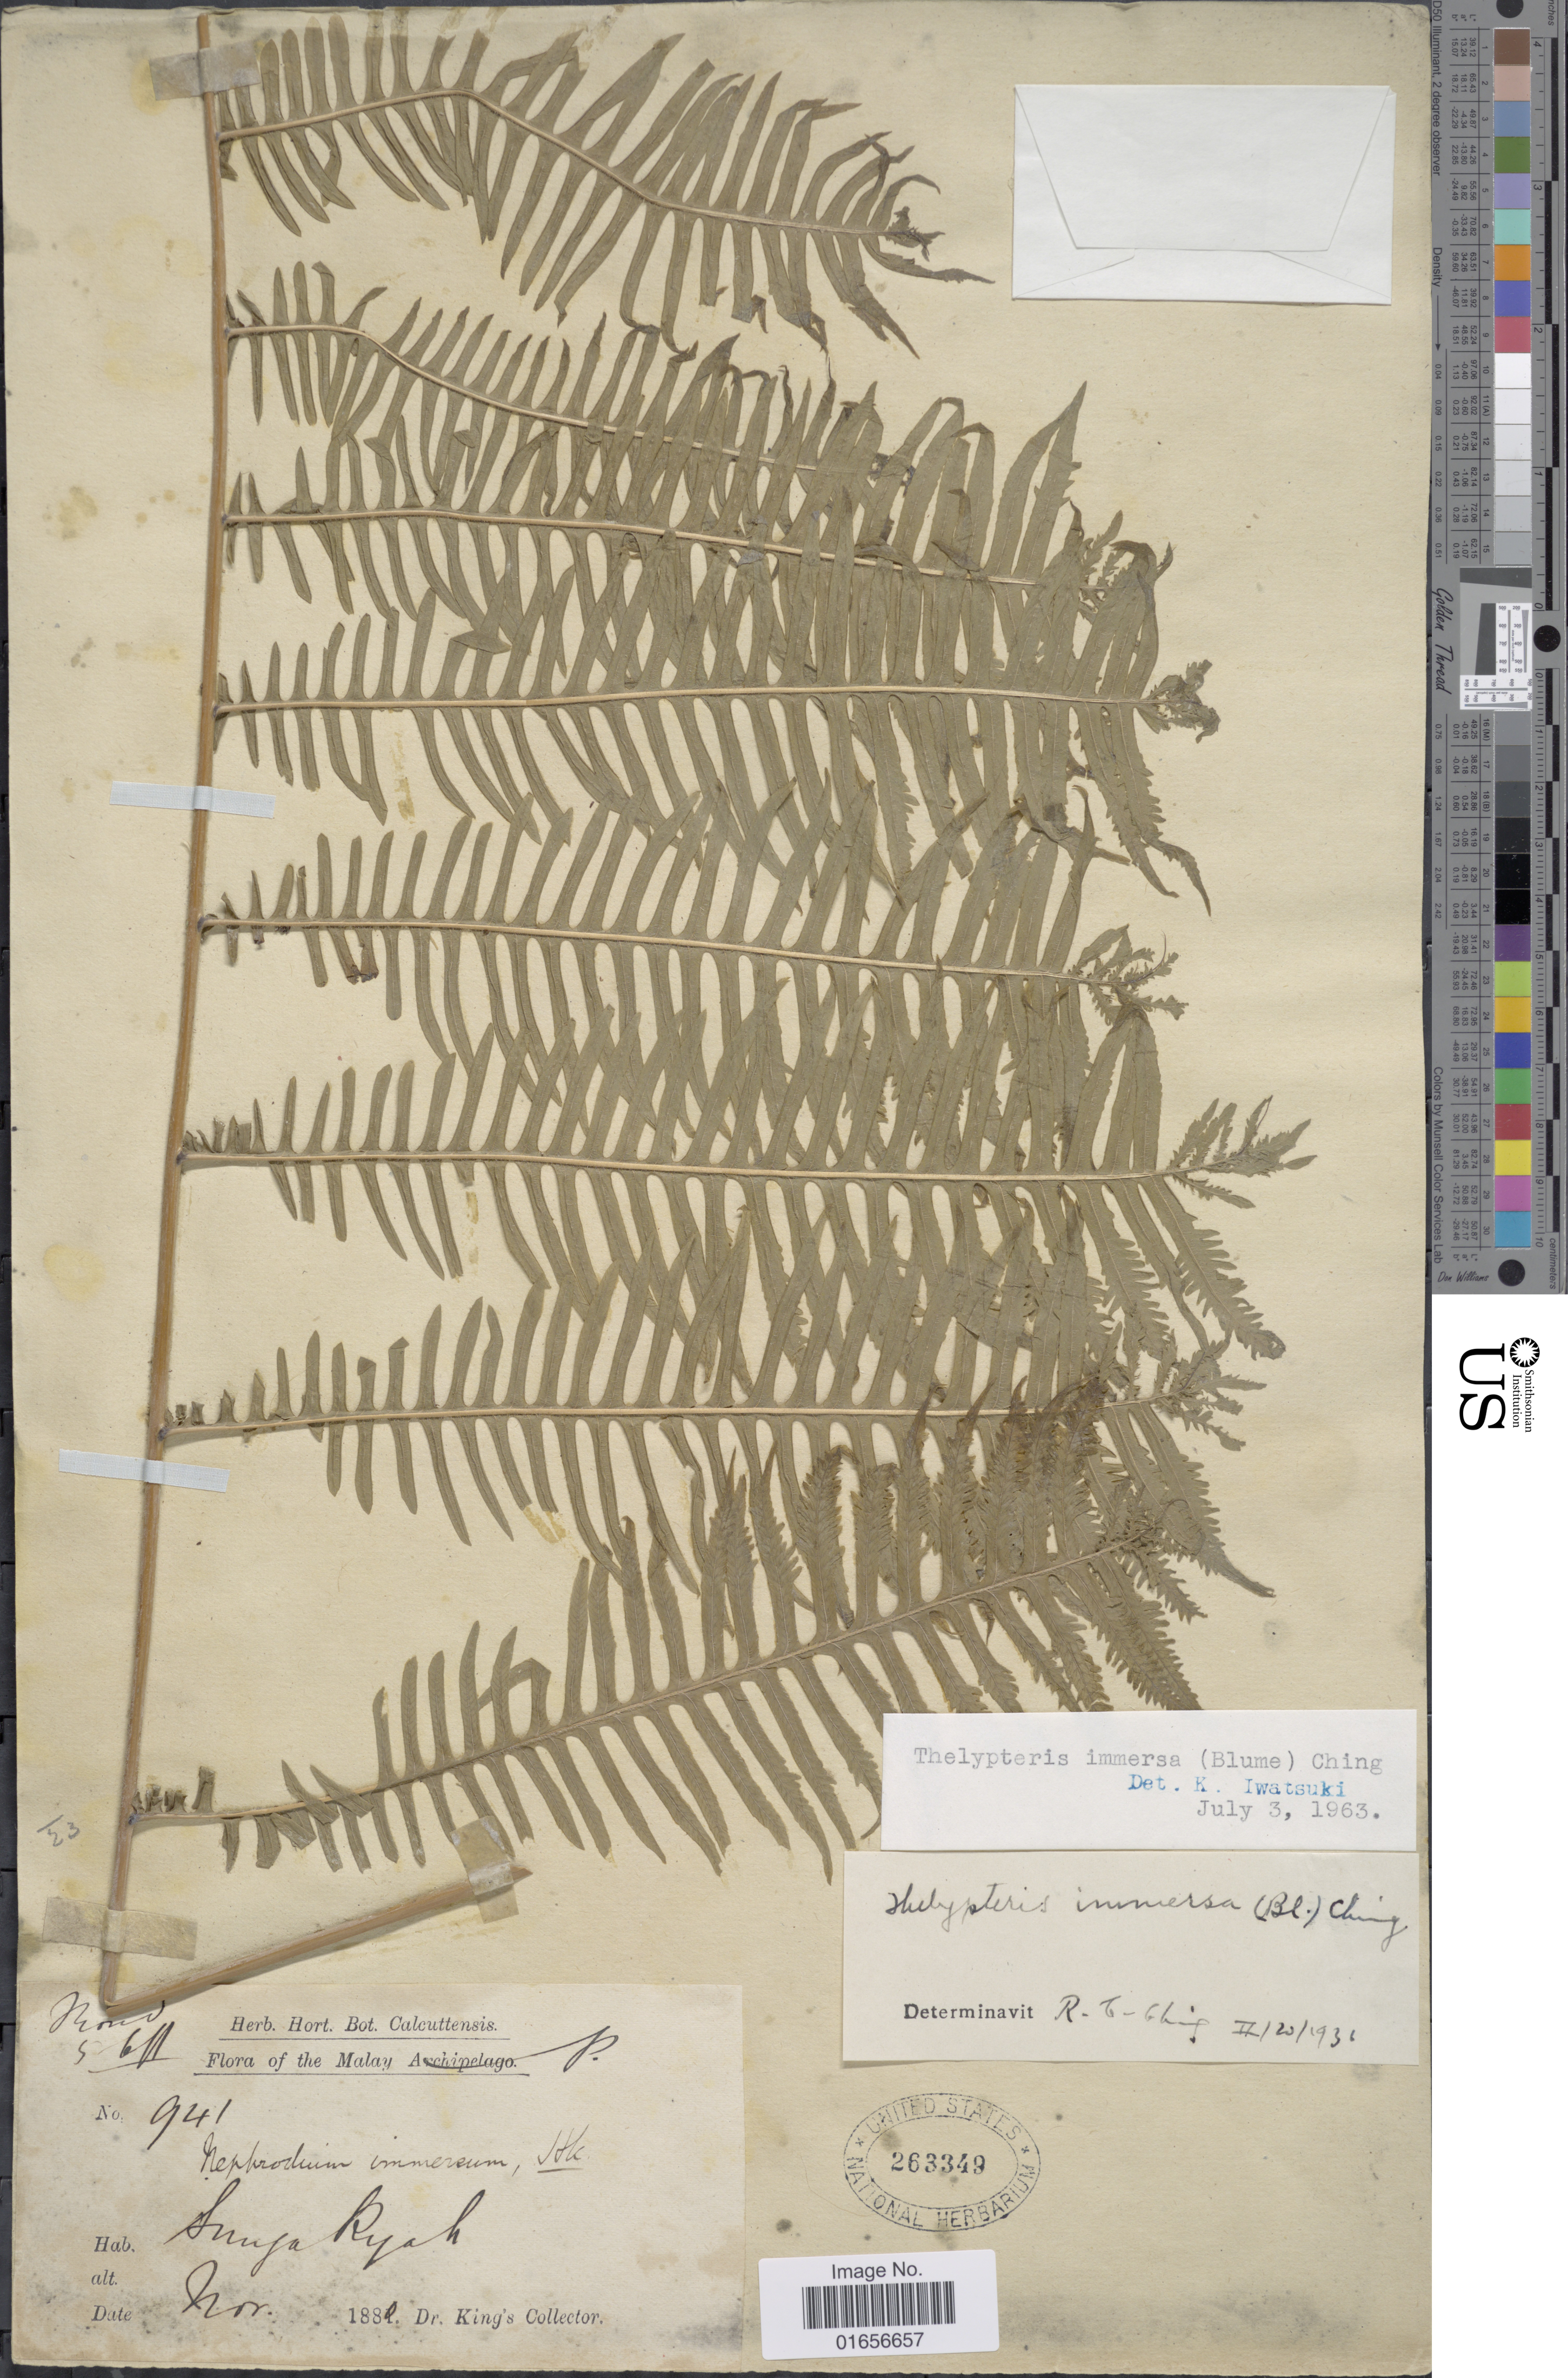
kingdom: Plantae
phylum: Tracheophyta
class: Polypodiopsida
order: Polypodiales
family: Thelypteridaceae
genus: Amphineuron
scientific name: Amphineuron immersum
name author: (Blume) Holttum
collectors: Dr. King's collector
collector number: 941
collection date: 1880-11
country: Malaysia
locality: The Malay, Sunga Ryah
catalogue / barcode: US 263349